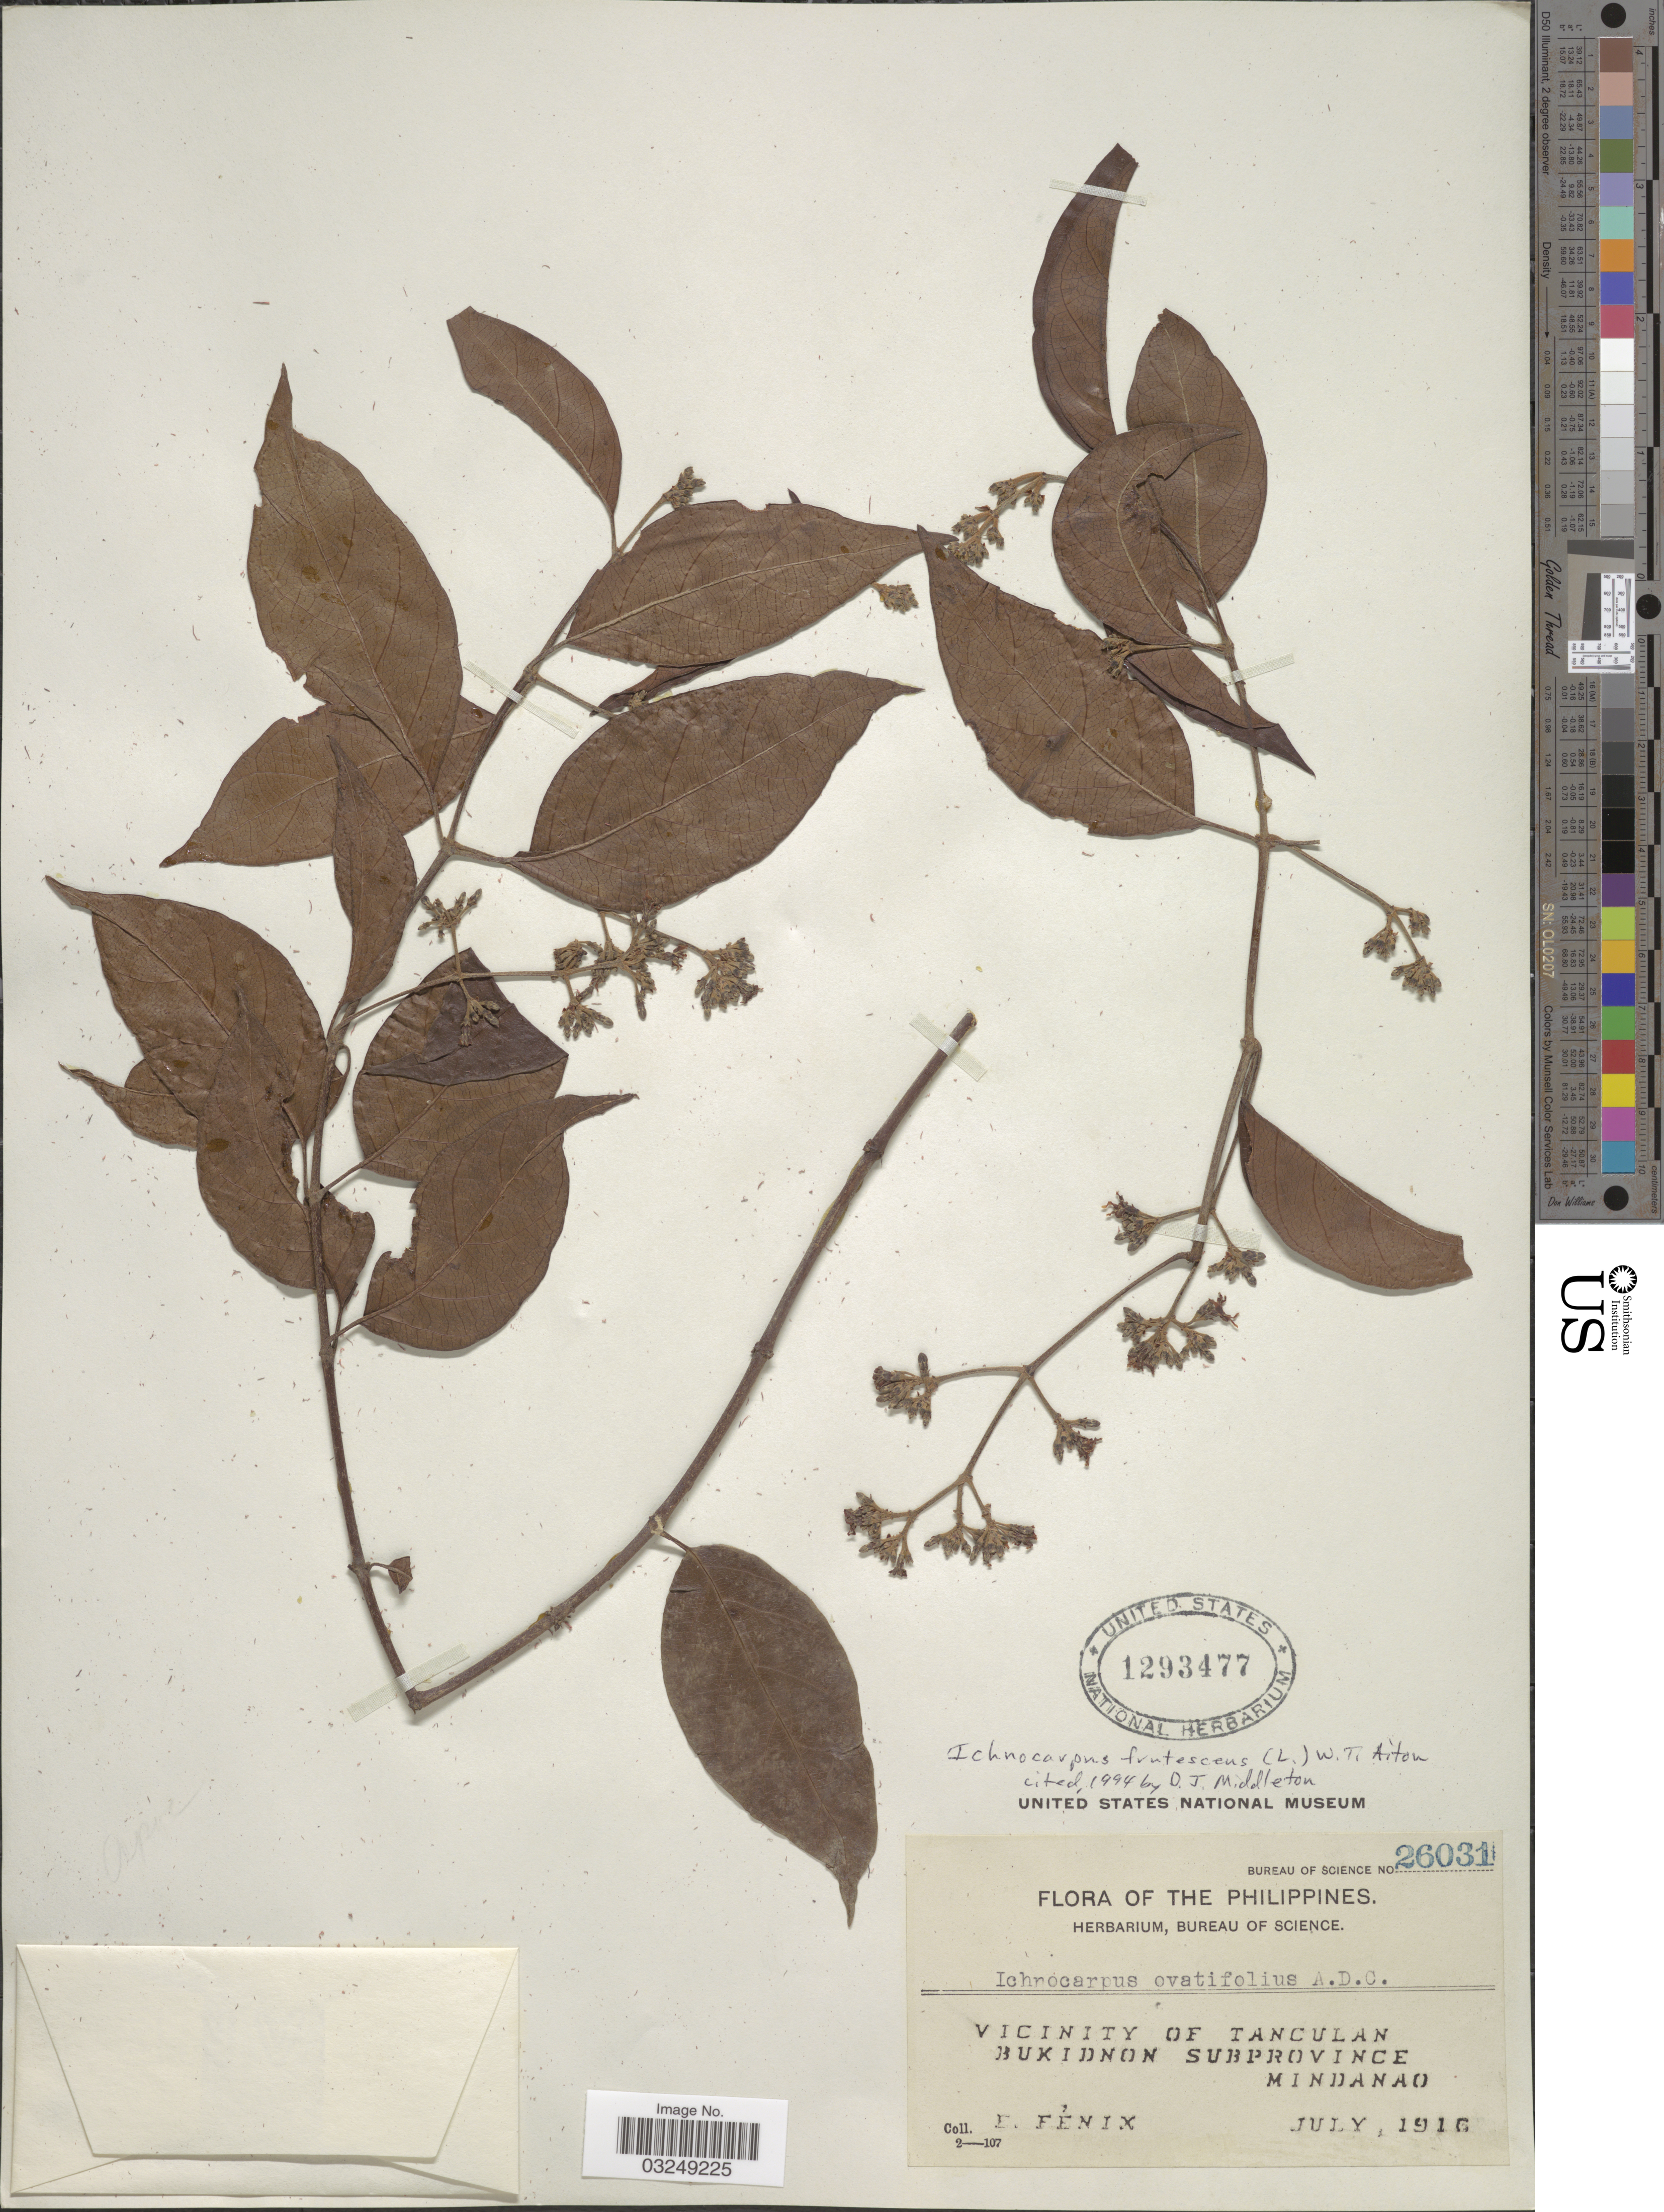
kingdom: Plantae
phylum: Tracheophyta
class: Magnoliopsida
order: Gentianales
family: Apocynaceae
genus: Ichnocarpus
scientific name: Ichnocarpus frutescens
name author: (L.) W.T. Aiton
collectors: E. Fénix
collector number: Bureau of Science 26031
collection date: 1916-07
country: Philippines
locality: Vicinity of Tanculan. Bukidnon Subprovince. Mindanao.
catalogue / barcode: US 1293477